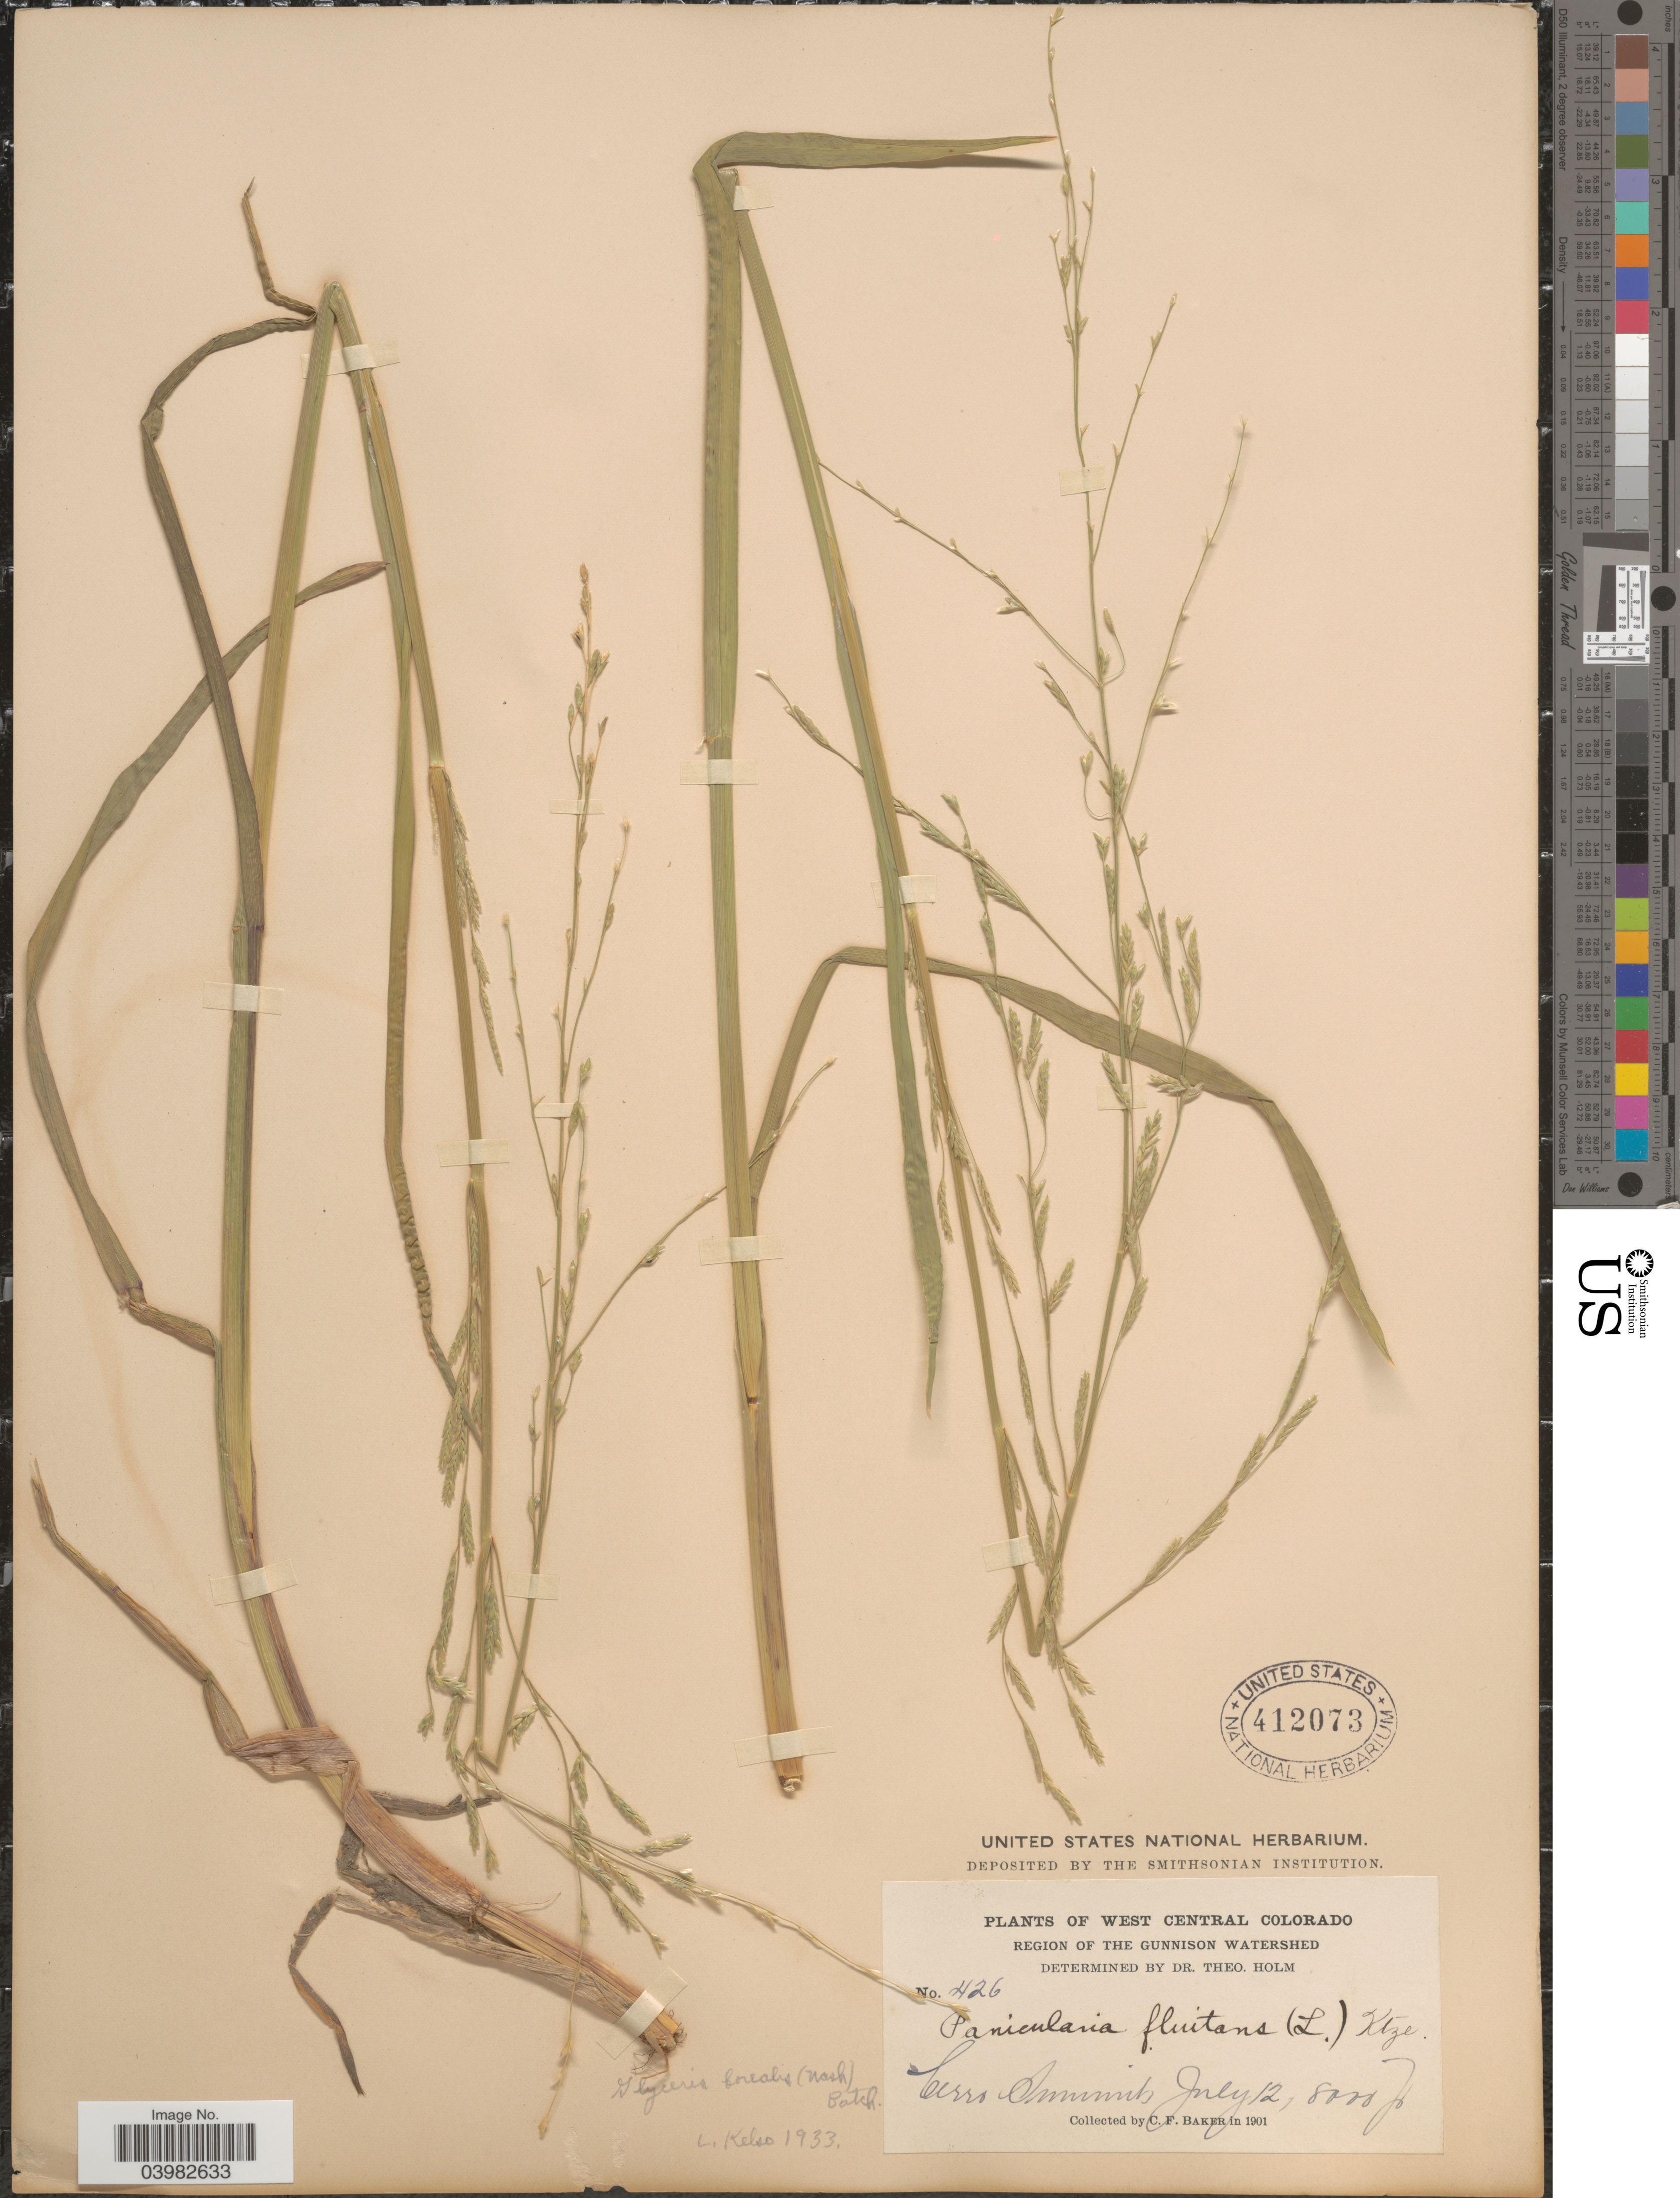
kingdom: Plantae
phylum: Tracheophyta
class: Liliopsida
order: Poales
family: Poaceae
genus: Glyceria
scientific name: Glyceria borealis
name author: (Nash) Batchelder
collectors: C. F. Baker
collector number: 426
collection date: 1901-07-12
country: United States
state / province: Colorado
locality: West Central Colorado. Region of the Gunnison Watershed. Cerro Summit.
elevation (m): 2438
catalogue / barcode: US 412073